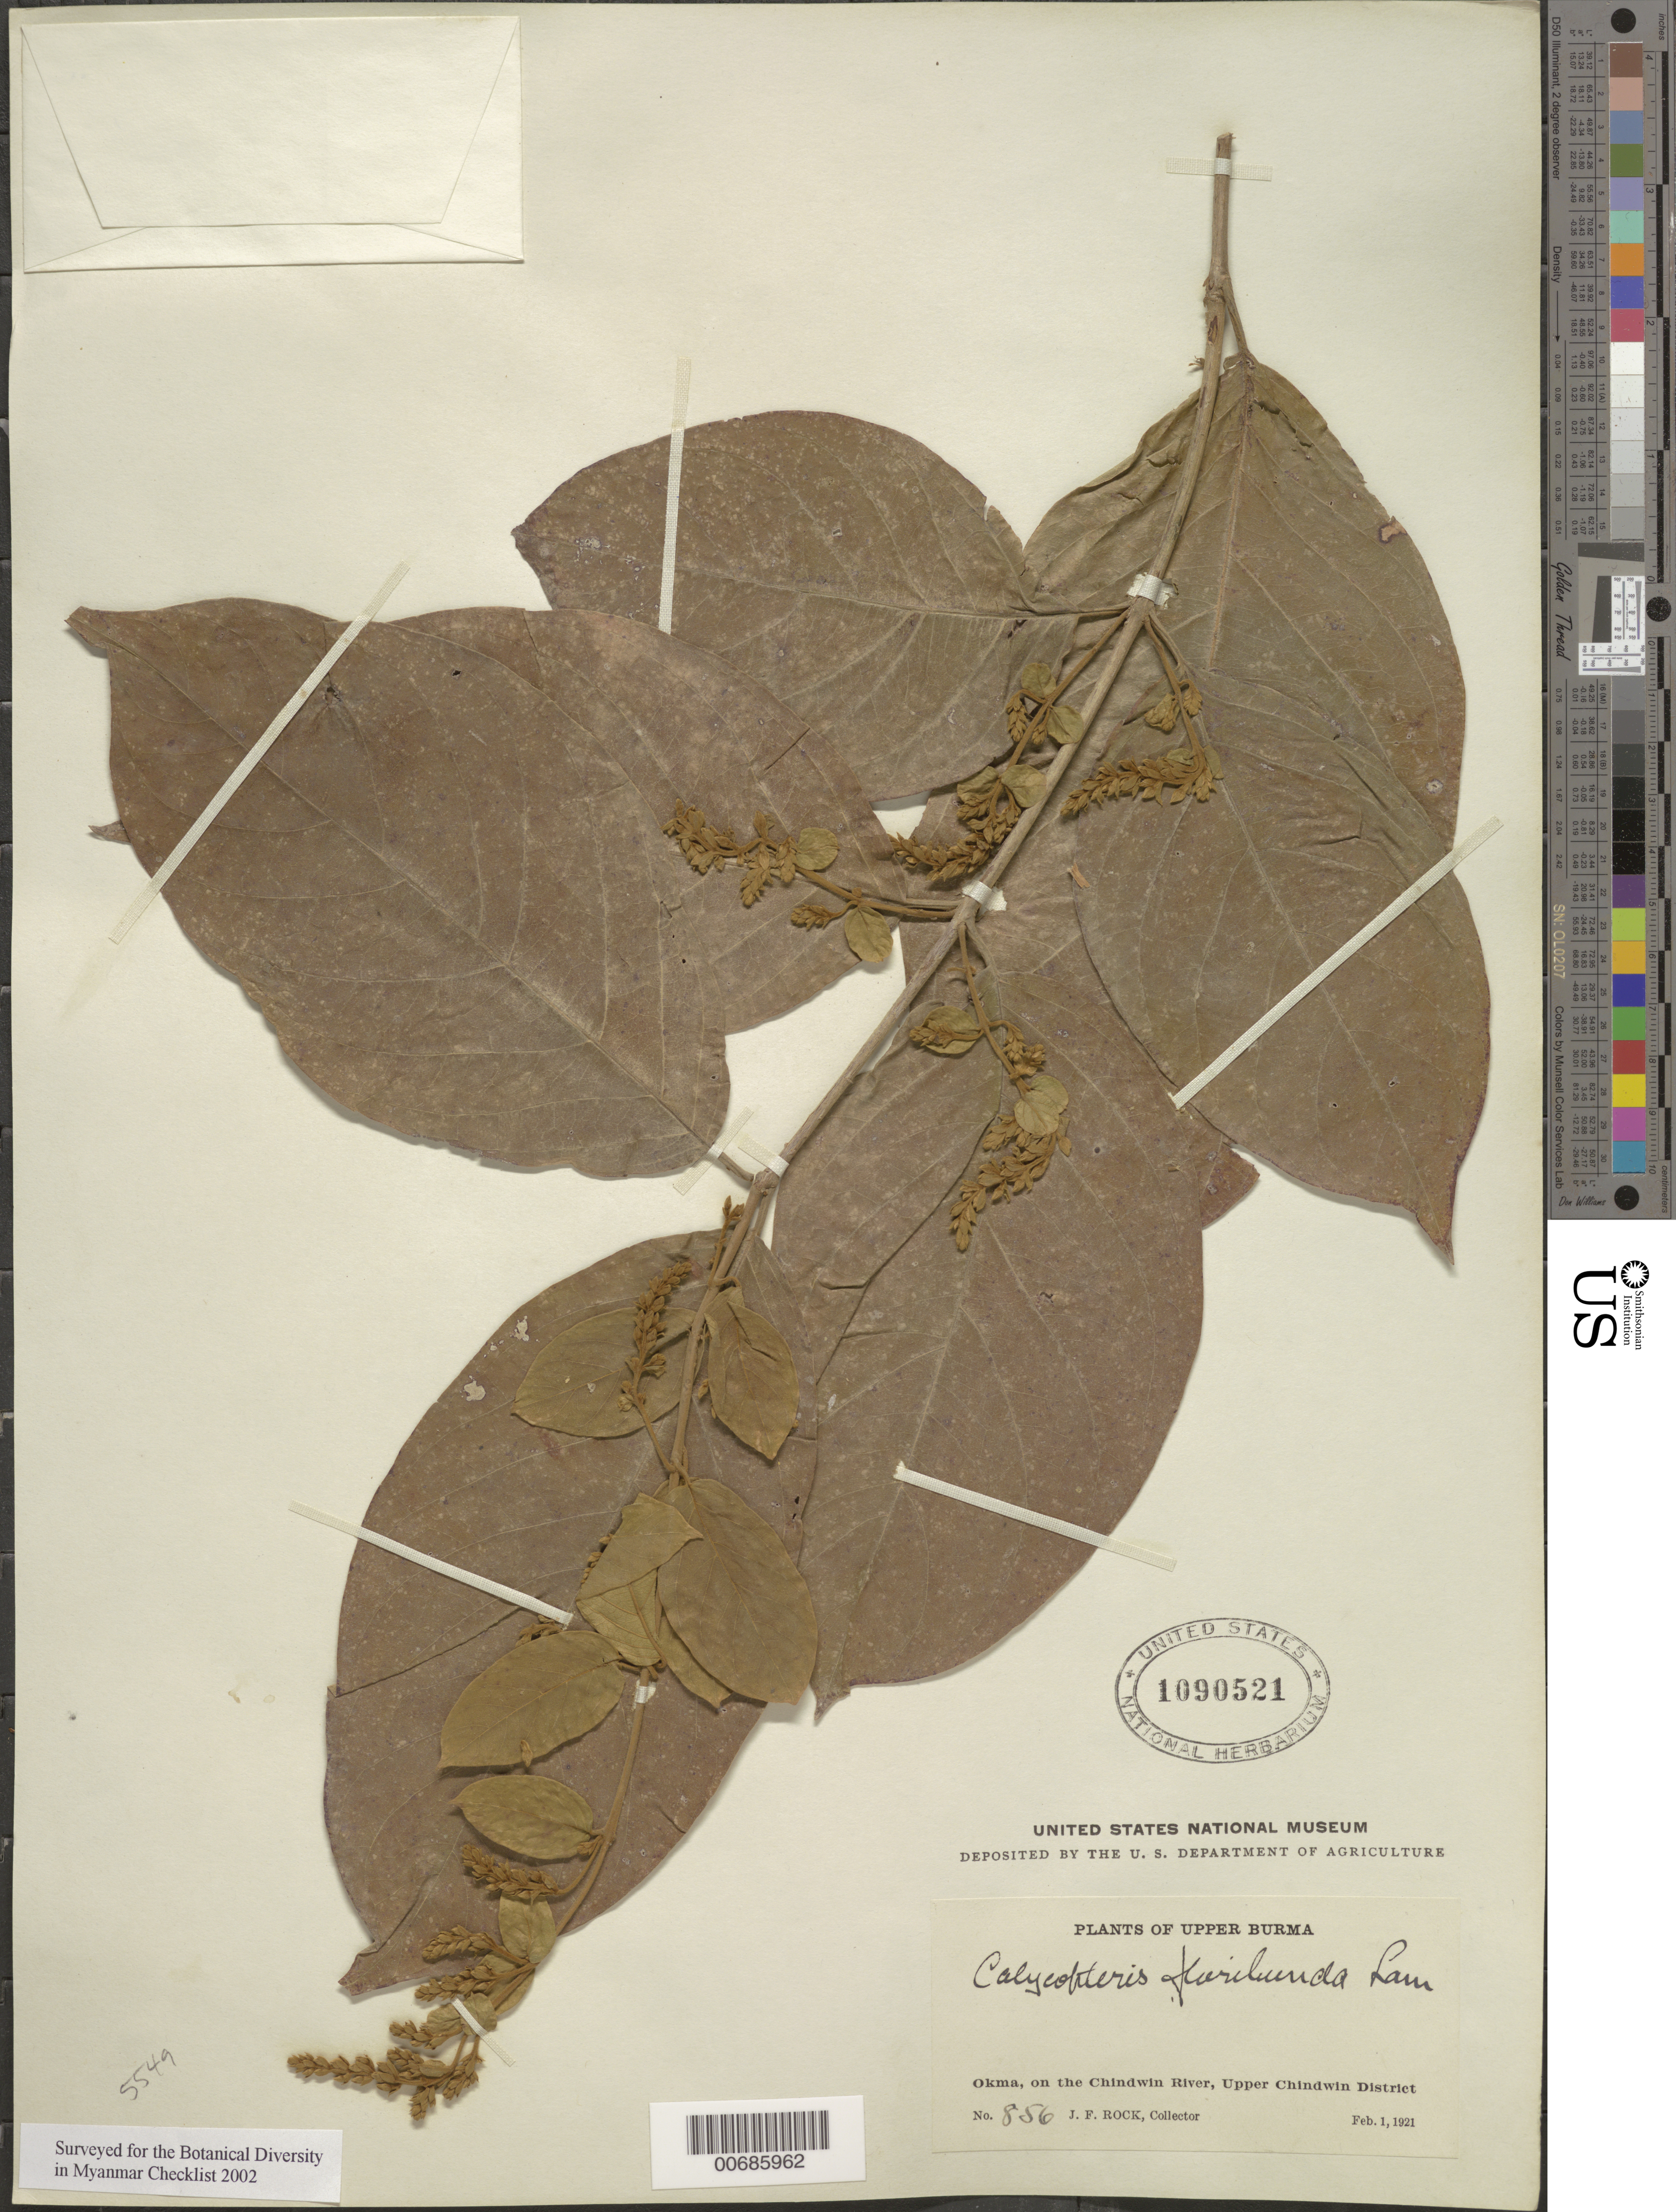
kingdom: Plantae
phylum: Tracheophyta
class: Magnoliopsida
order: Myrtales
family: Combretaceae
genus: Getonia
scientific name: Getonia floribunda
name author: Roxb.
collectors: J. F. Rock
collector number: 856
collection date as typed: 01 Feb 1921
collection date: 1921-02-01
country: Myanmar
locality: Upper Chindwin Dist., Okma, Chindwin R.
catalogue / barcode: US 1090521